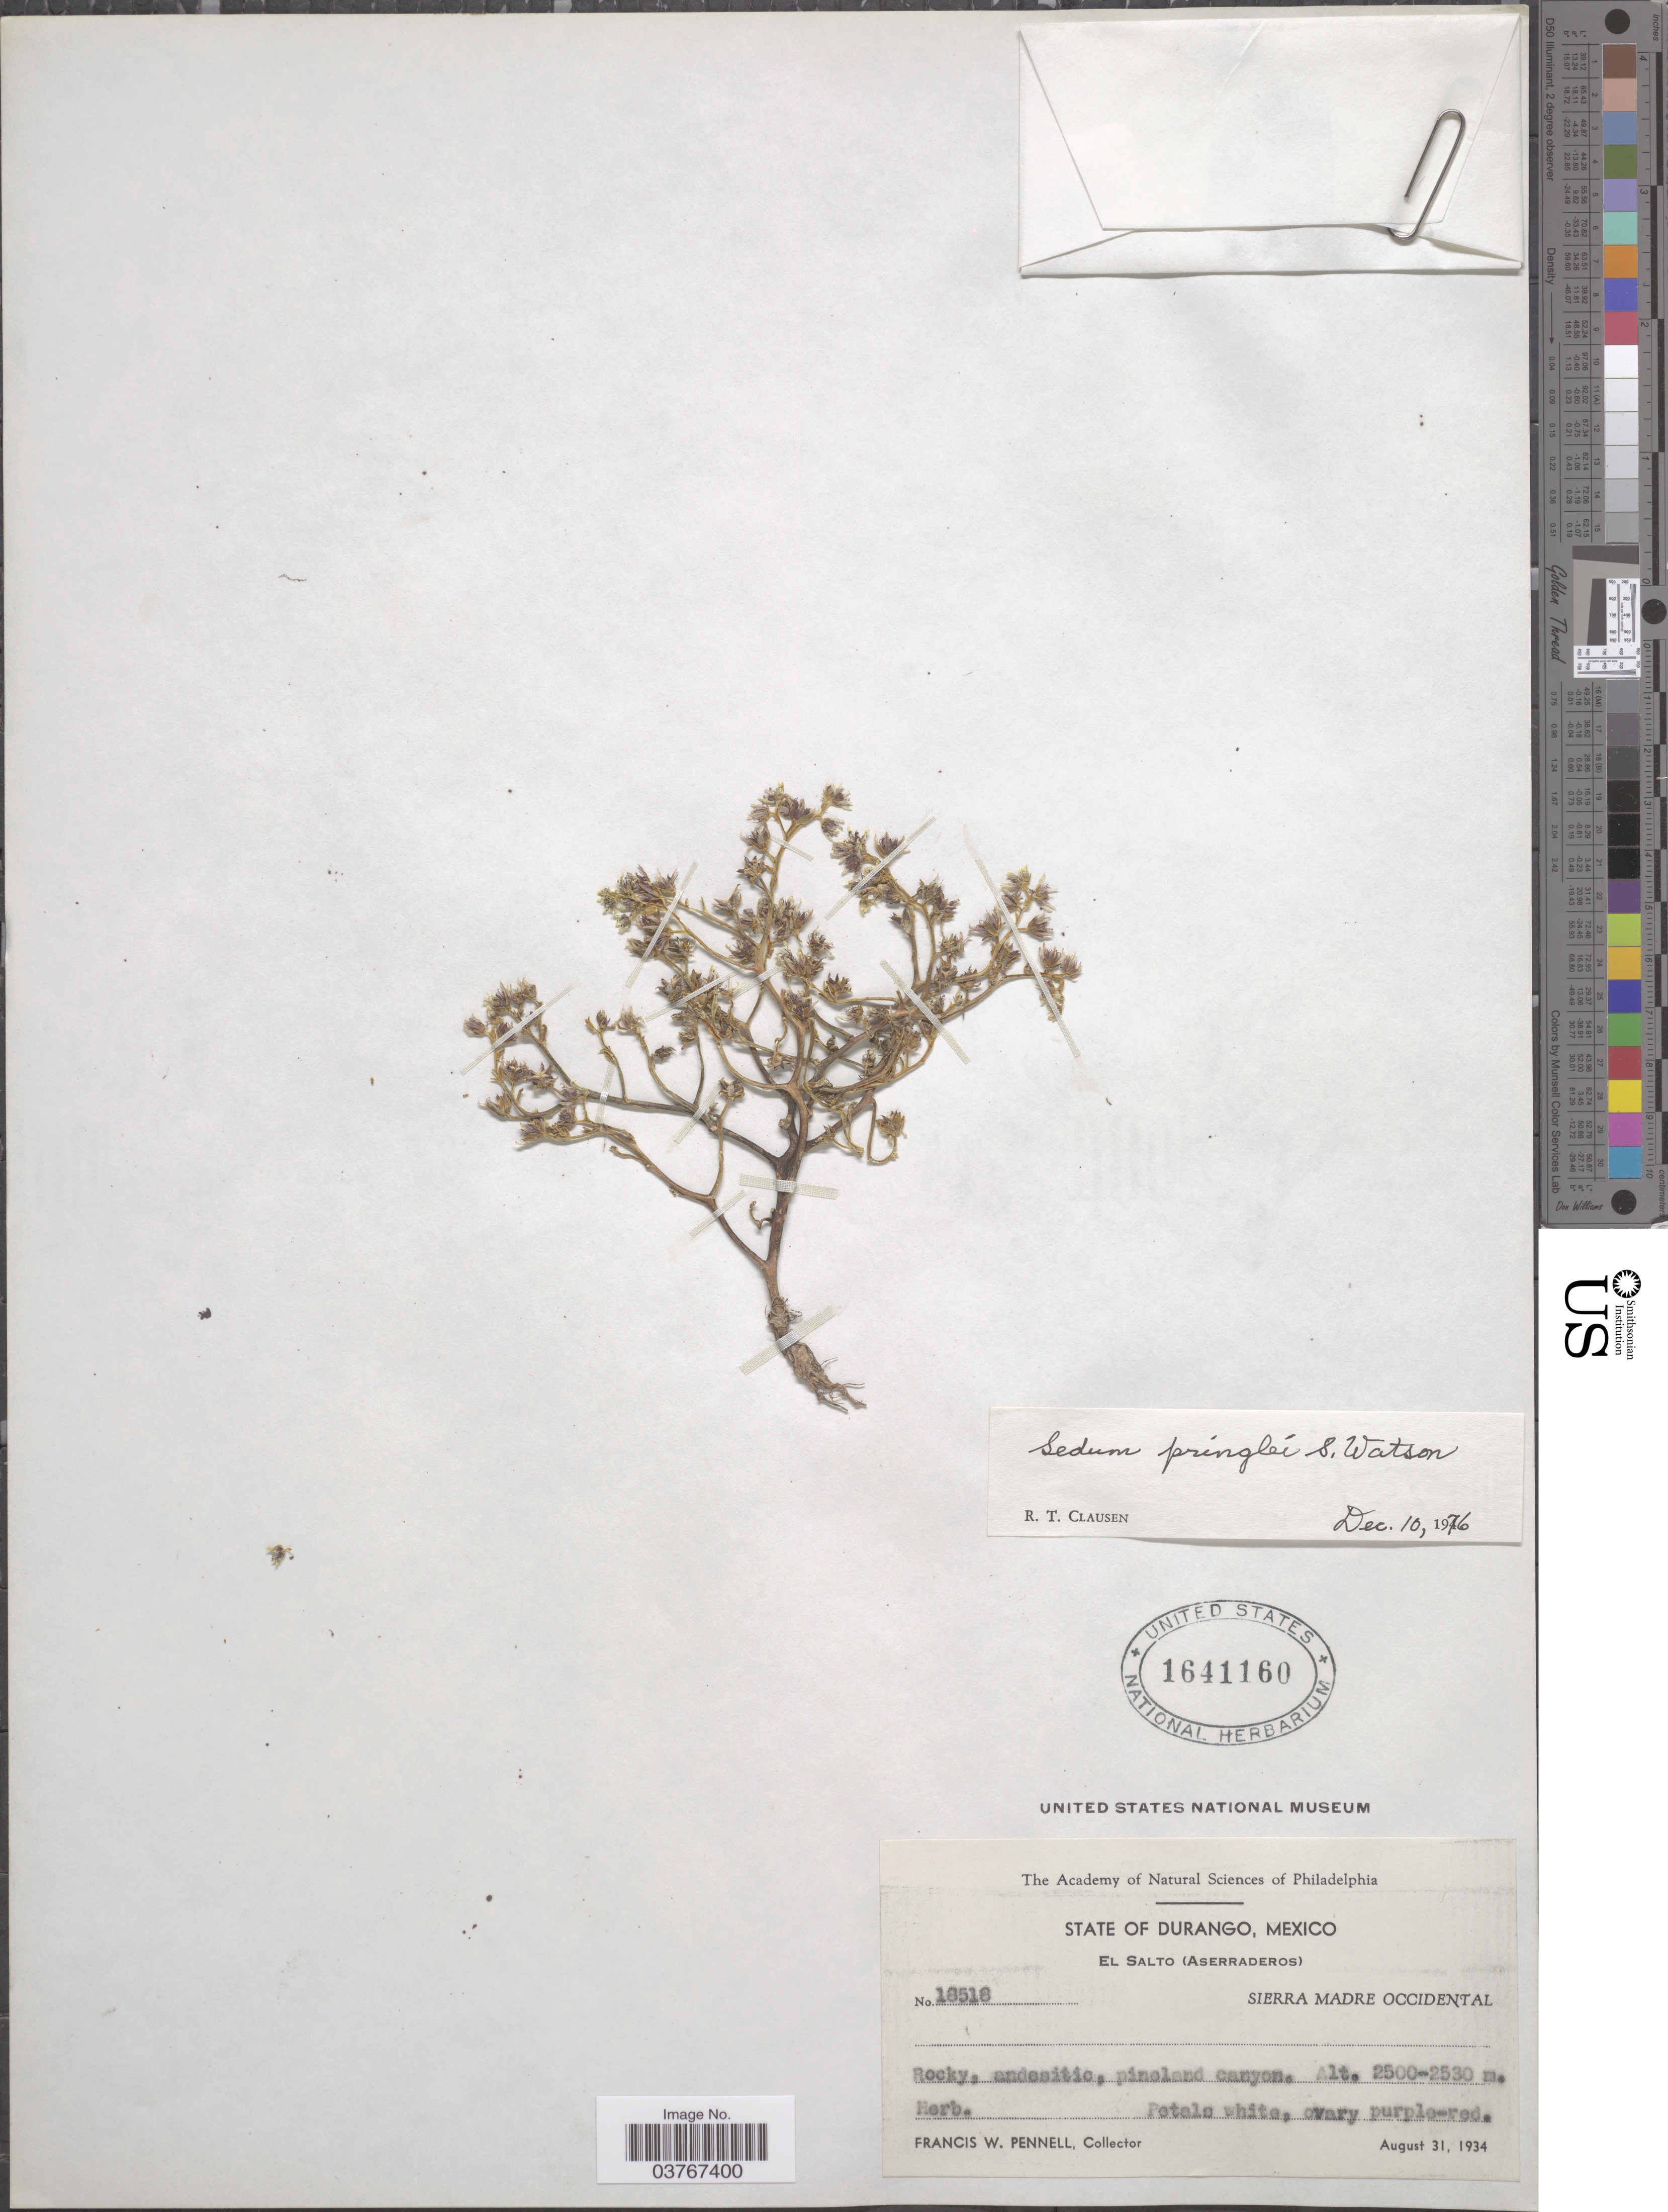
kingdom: Plantae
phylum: Tracheophyta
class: Magnoliopsida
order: Saxifragales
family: Crassulaceae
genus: Sedum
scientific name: Sedum pringlei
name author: S. Watson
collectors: F. W. Pennell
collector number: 18518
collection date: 1934-08-31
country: Mexico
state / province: Durango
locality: State of Durango. El Salto (Aserraderos). Sierra Madre Occidental.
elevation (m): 2500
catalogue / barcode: US 1641160